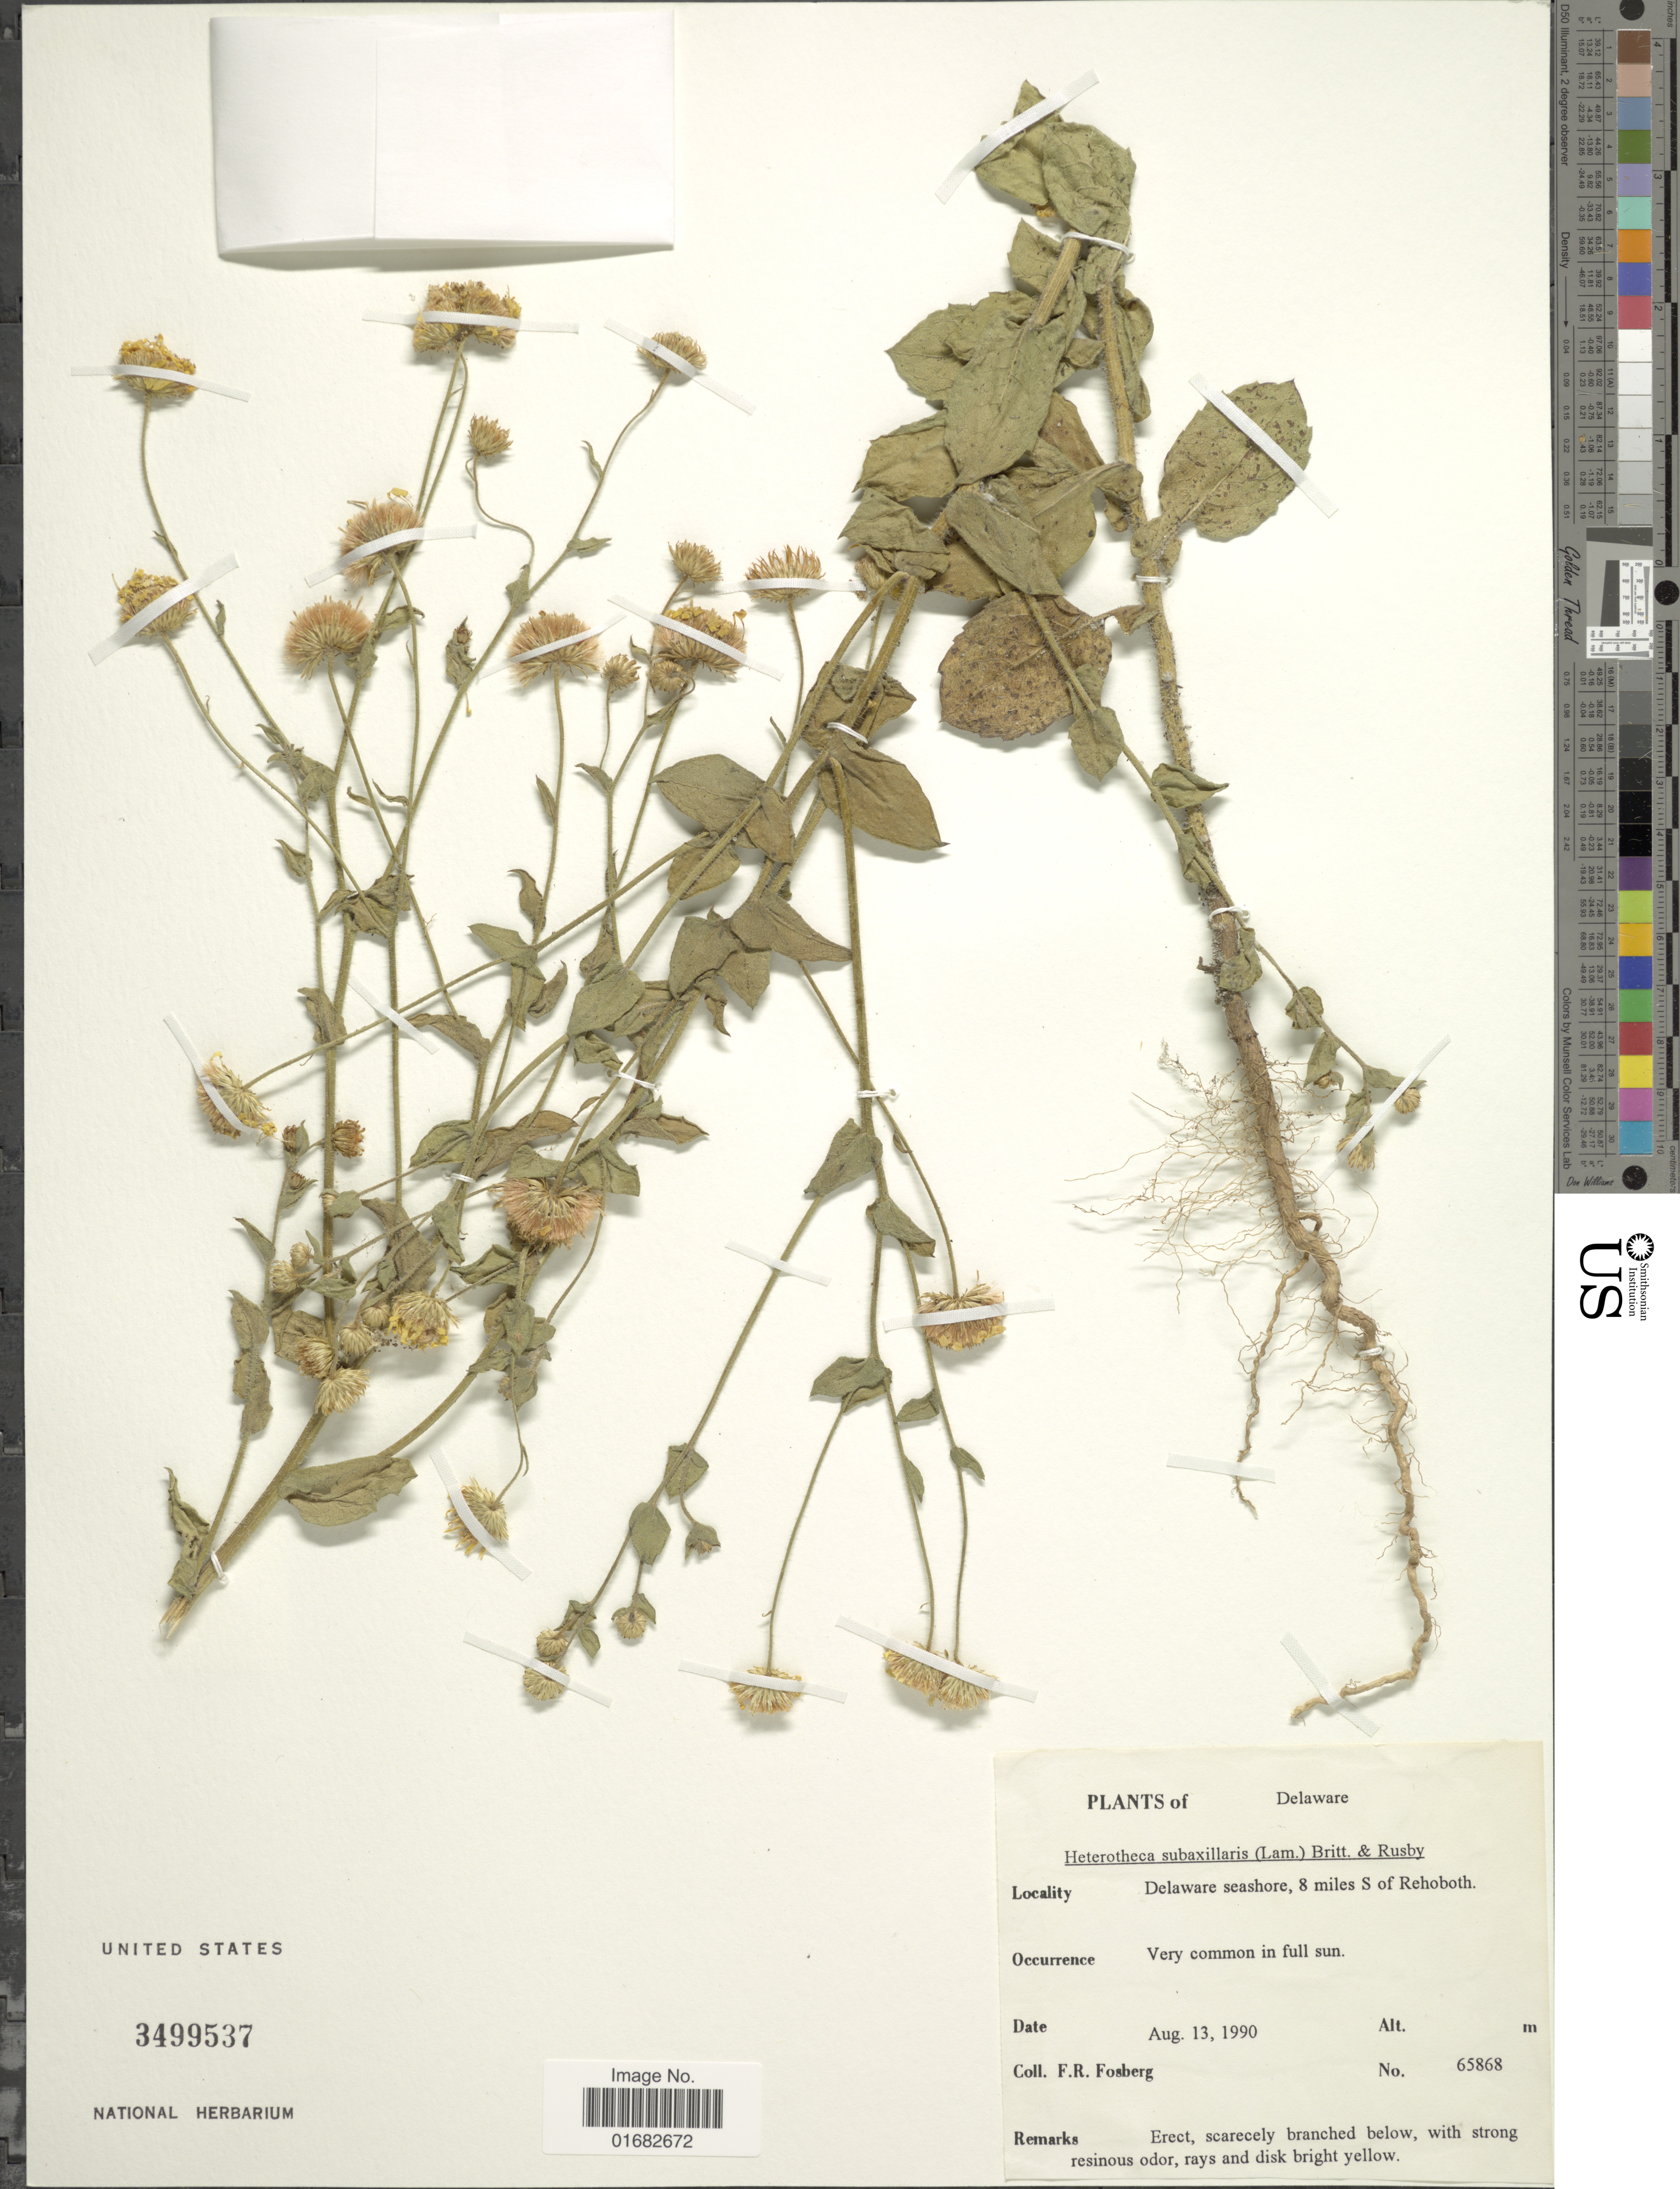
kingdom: Plantae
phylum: Tracheophyta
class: Magnoliopsida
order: Asterales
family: Asteraceae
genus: Heterotheca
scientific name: Heterotheca subaxillaris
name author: (Lam.) Britton & Rusby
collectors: F. R. Fosberg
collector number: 65868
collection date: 1990-08-13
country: United States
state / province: Delaware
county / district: Sussex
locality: Delaware seashore, 8 miles S of Rehoboth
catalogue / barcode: US 3499537